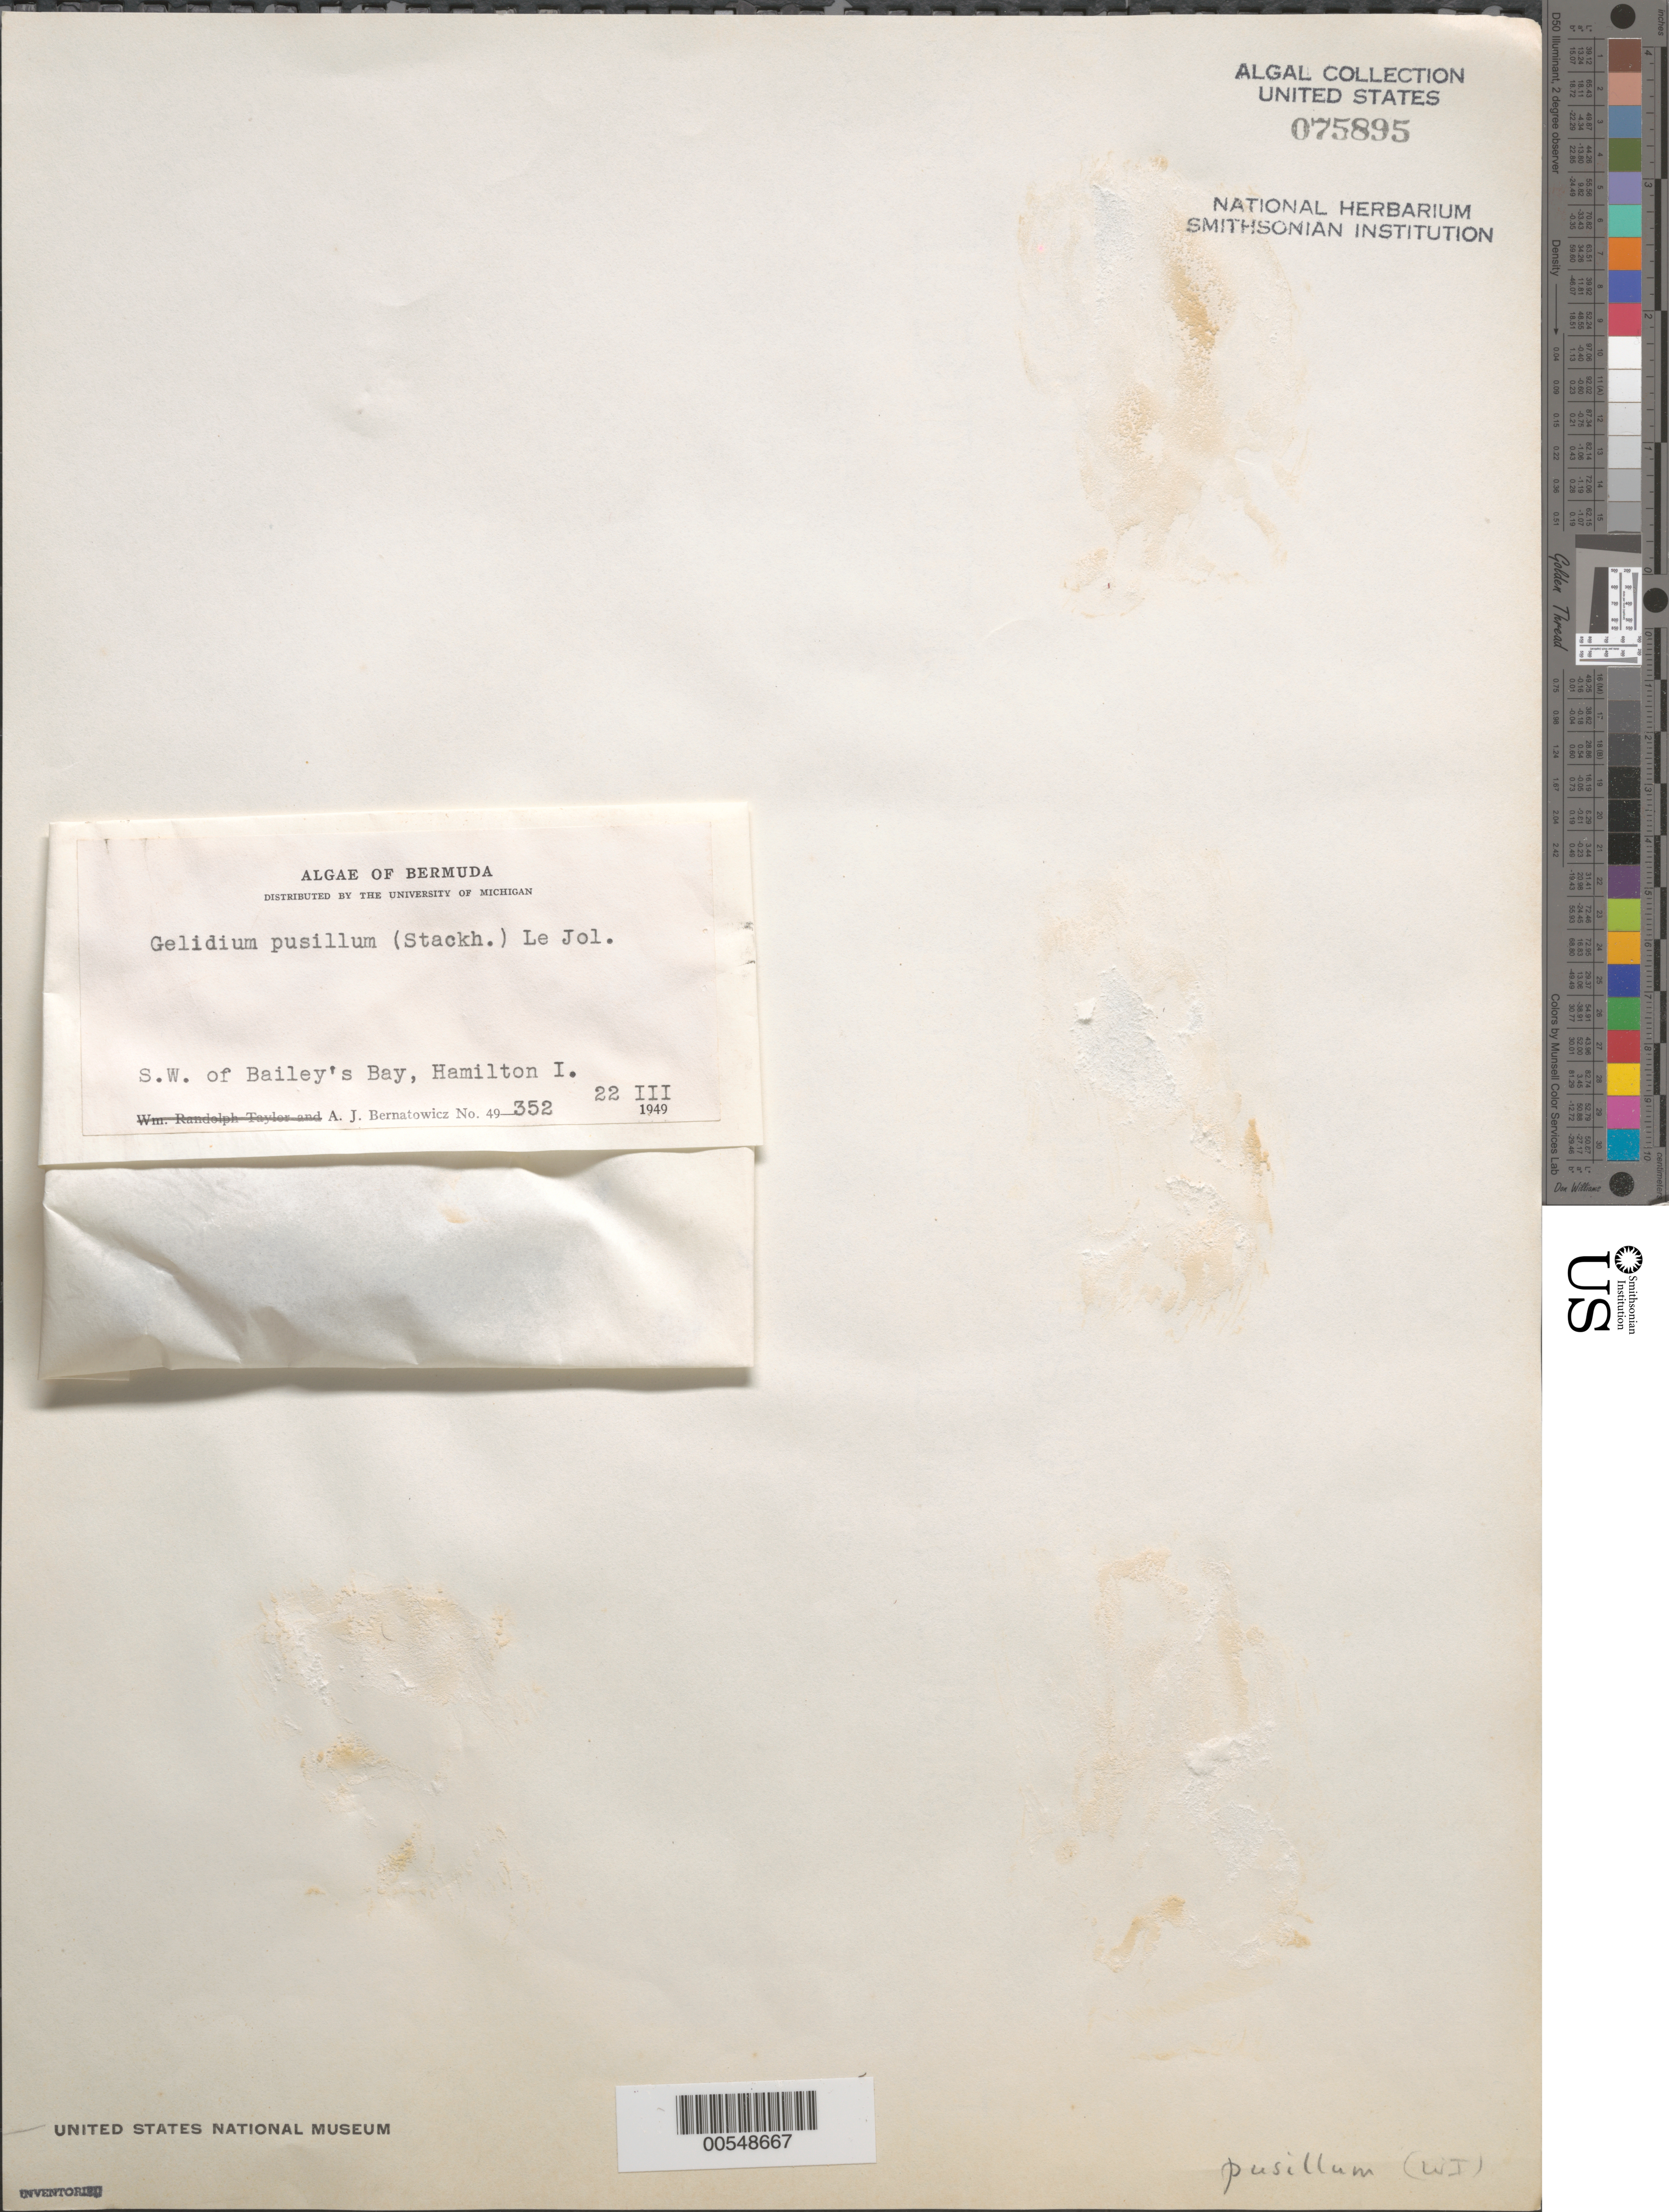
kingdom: Plantae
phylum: Rhodophyta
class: Florideophyceae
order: Gelidiales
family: Gelidiaceae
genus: Gelidium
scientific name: Gelidium pusillum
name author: (Stackh.) Le Jol.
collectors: A. Bernatowicz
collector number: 49-352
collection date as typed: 22 Mar 1949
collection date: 1949-03-22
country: Bermuda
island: Bermuda Island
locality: Southwest of Bailey's Bay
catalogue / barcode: US 75895